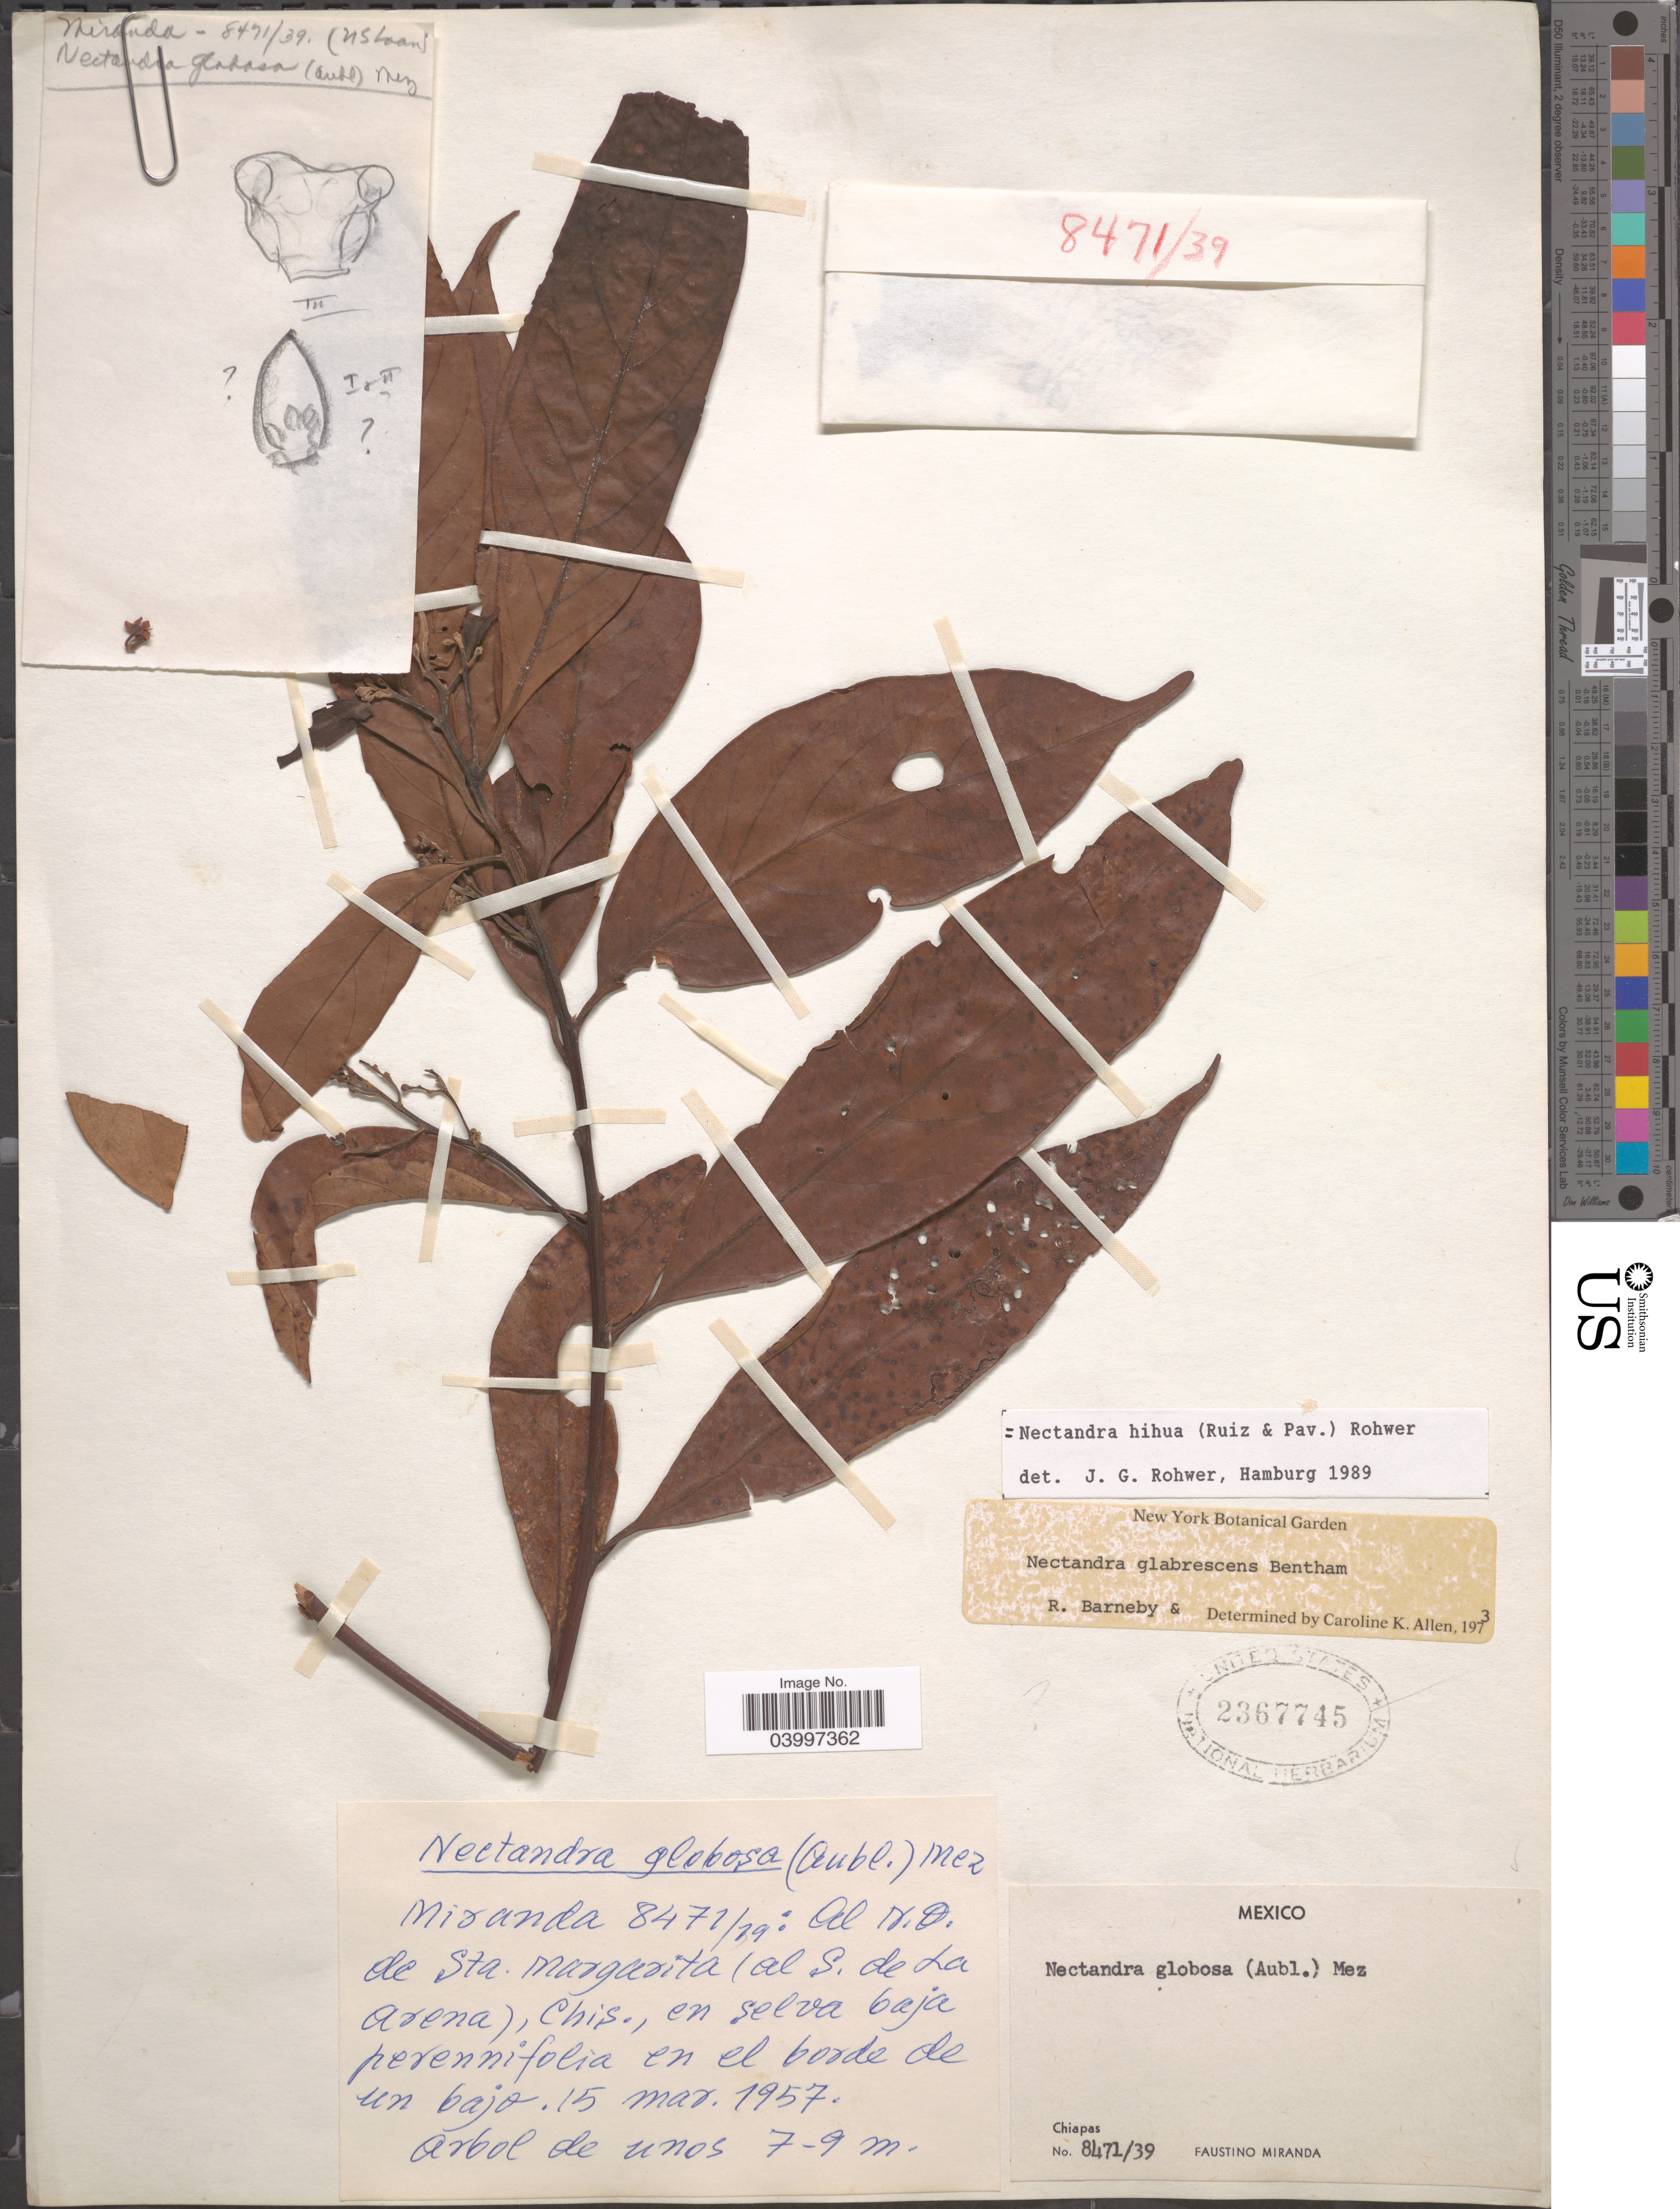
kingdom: Plantae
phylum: Tracheophyta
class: Magnoliopsida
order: Laurales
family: Lauraceae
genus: Nectandra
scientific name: Nectandra hihua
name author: (Ruiz & Pav.) Rohwer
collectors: F. Miranda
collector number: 8471/39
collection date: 1957-03-15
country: Mexico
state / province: Chiapas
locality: Al N.O. de Sta. Margarita (al S. de La Arena).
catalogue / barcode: US 2367745